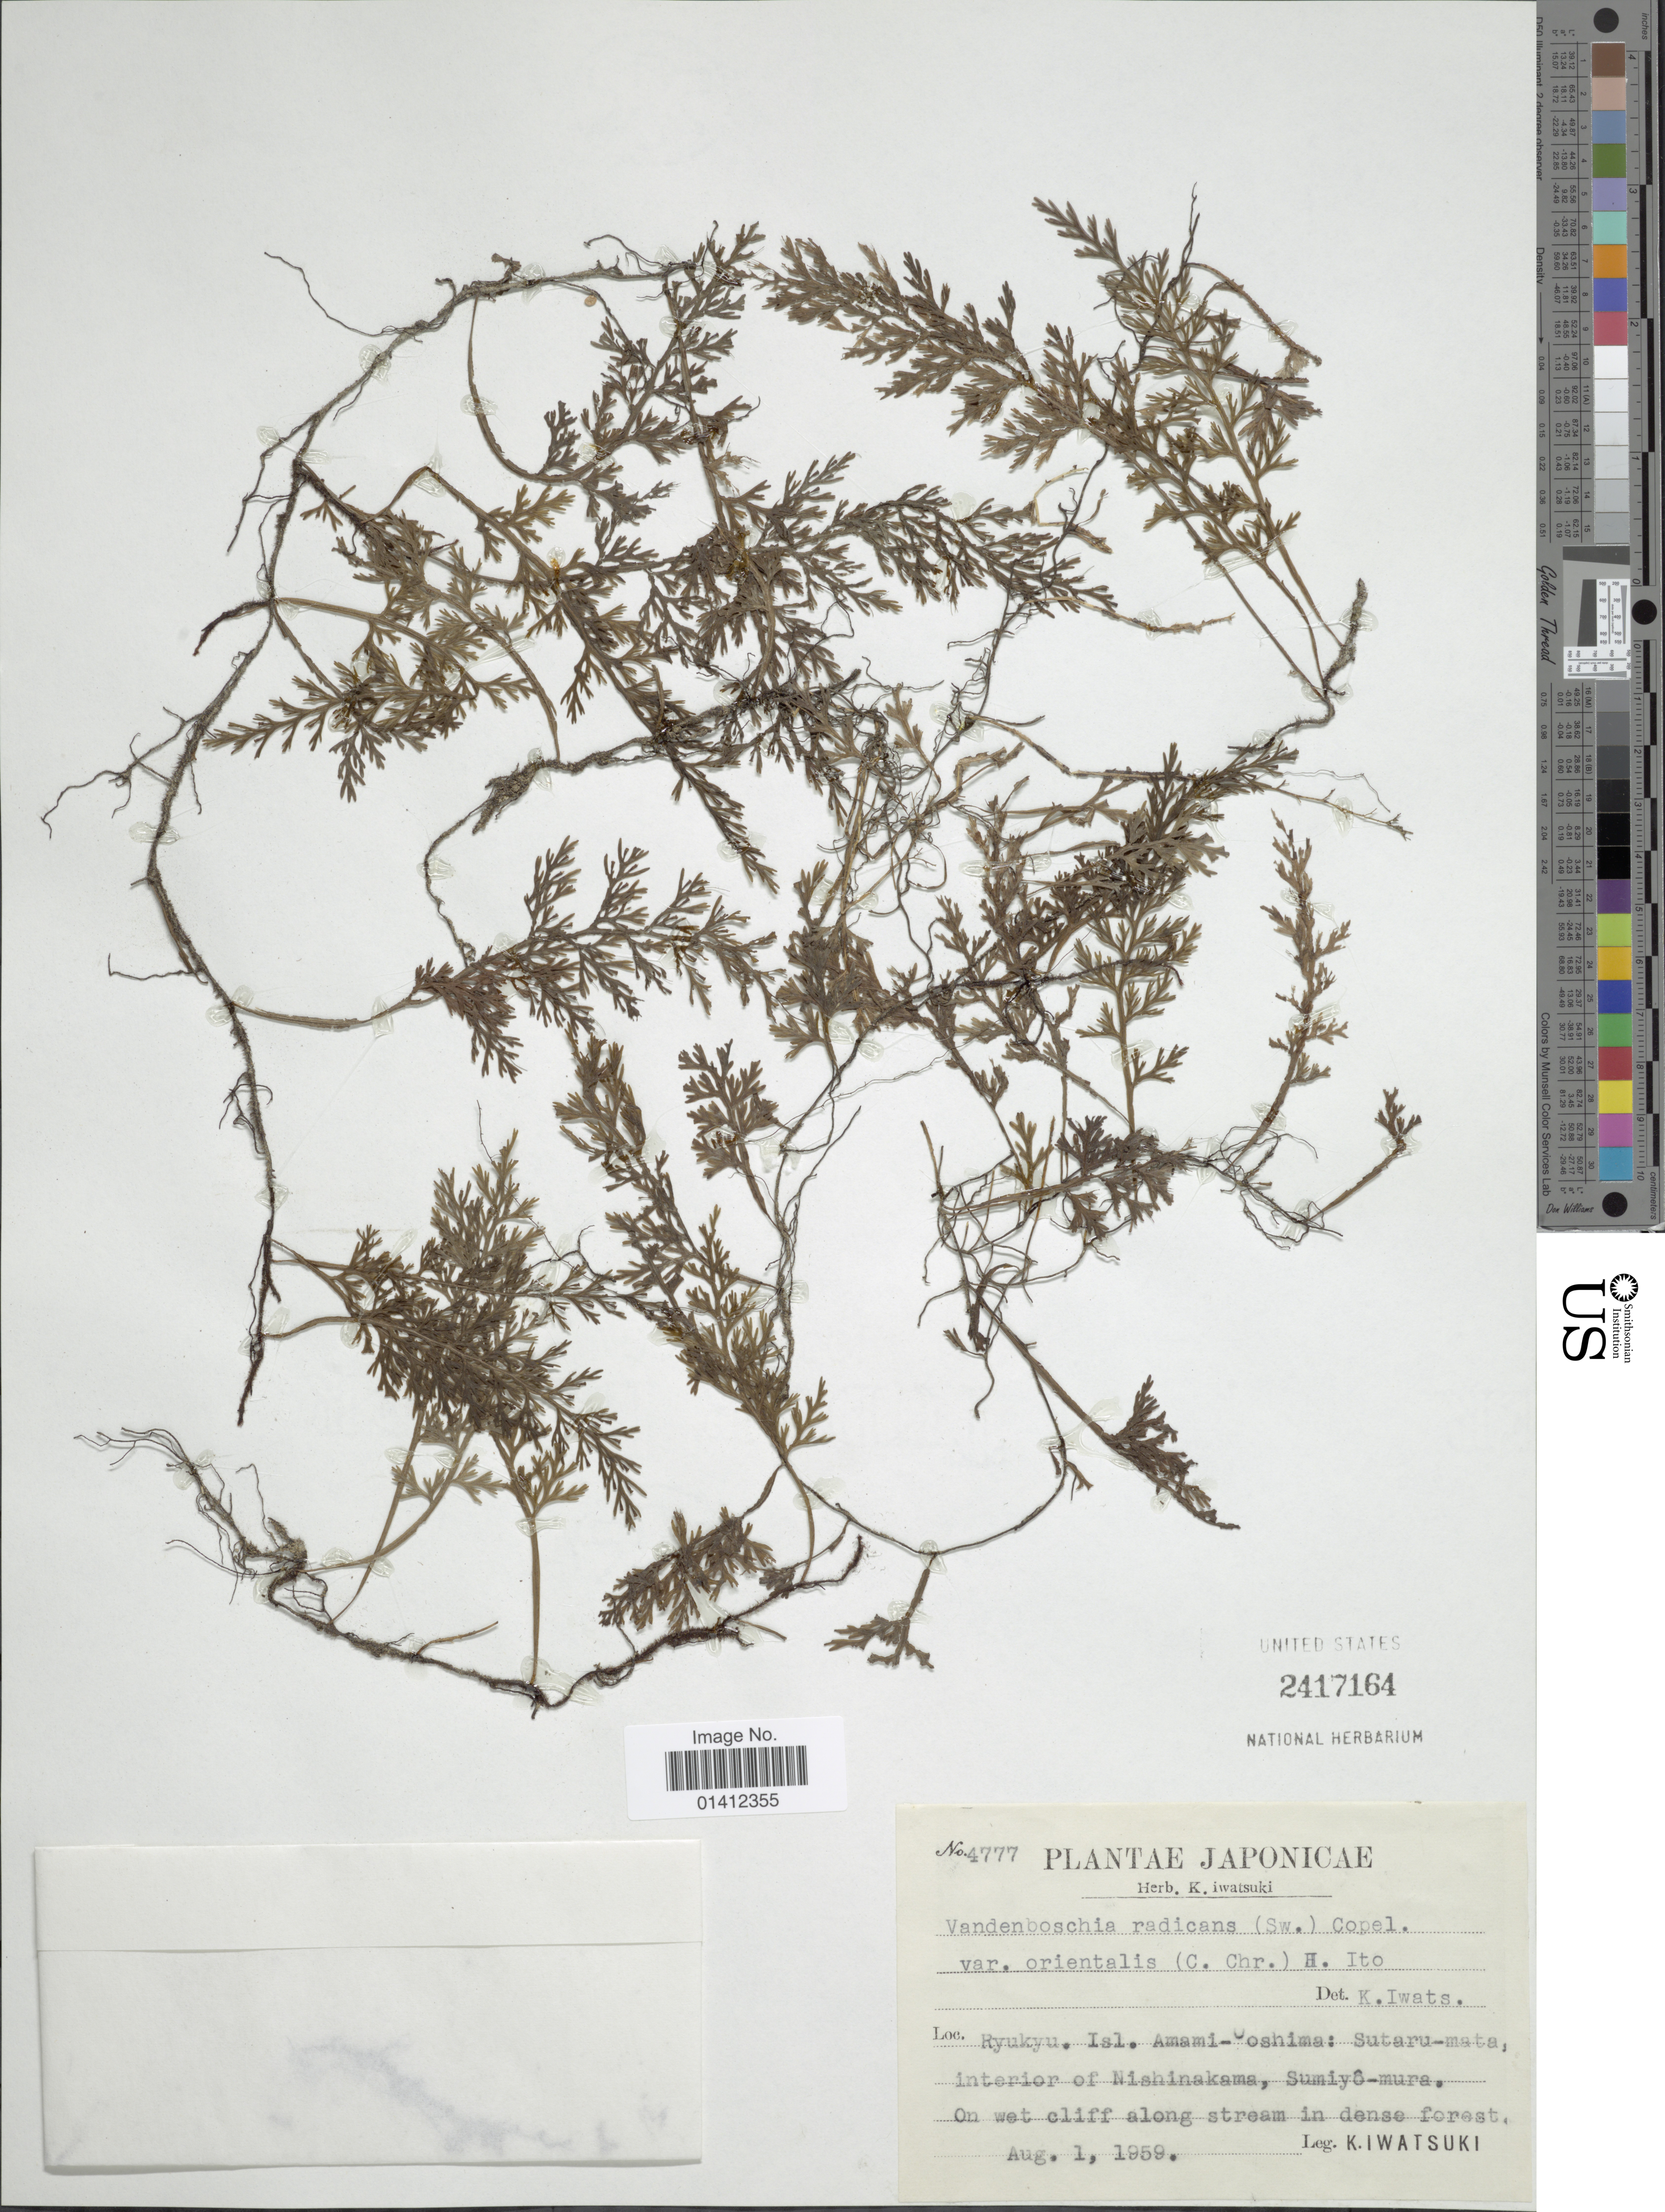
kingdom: Plantae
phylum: Tracheophyta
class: Polypodiopsida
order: Hymenophyllales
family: Hymenophyllaceae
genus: Vandenboschia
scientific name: Vandenboschia radicans var. orientalis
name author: (C. Chr.) H. Itô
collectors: K. Iwatsuki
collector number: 4777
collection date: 1959-08-01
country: Japan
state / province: Okinawa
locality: Ryukyu Isl Amami-Ooshima: Staru-mata, interior of Nishinakama, Sumiyô-mura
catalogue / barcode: US 2417164